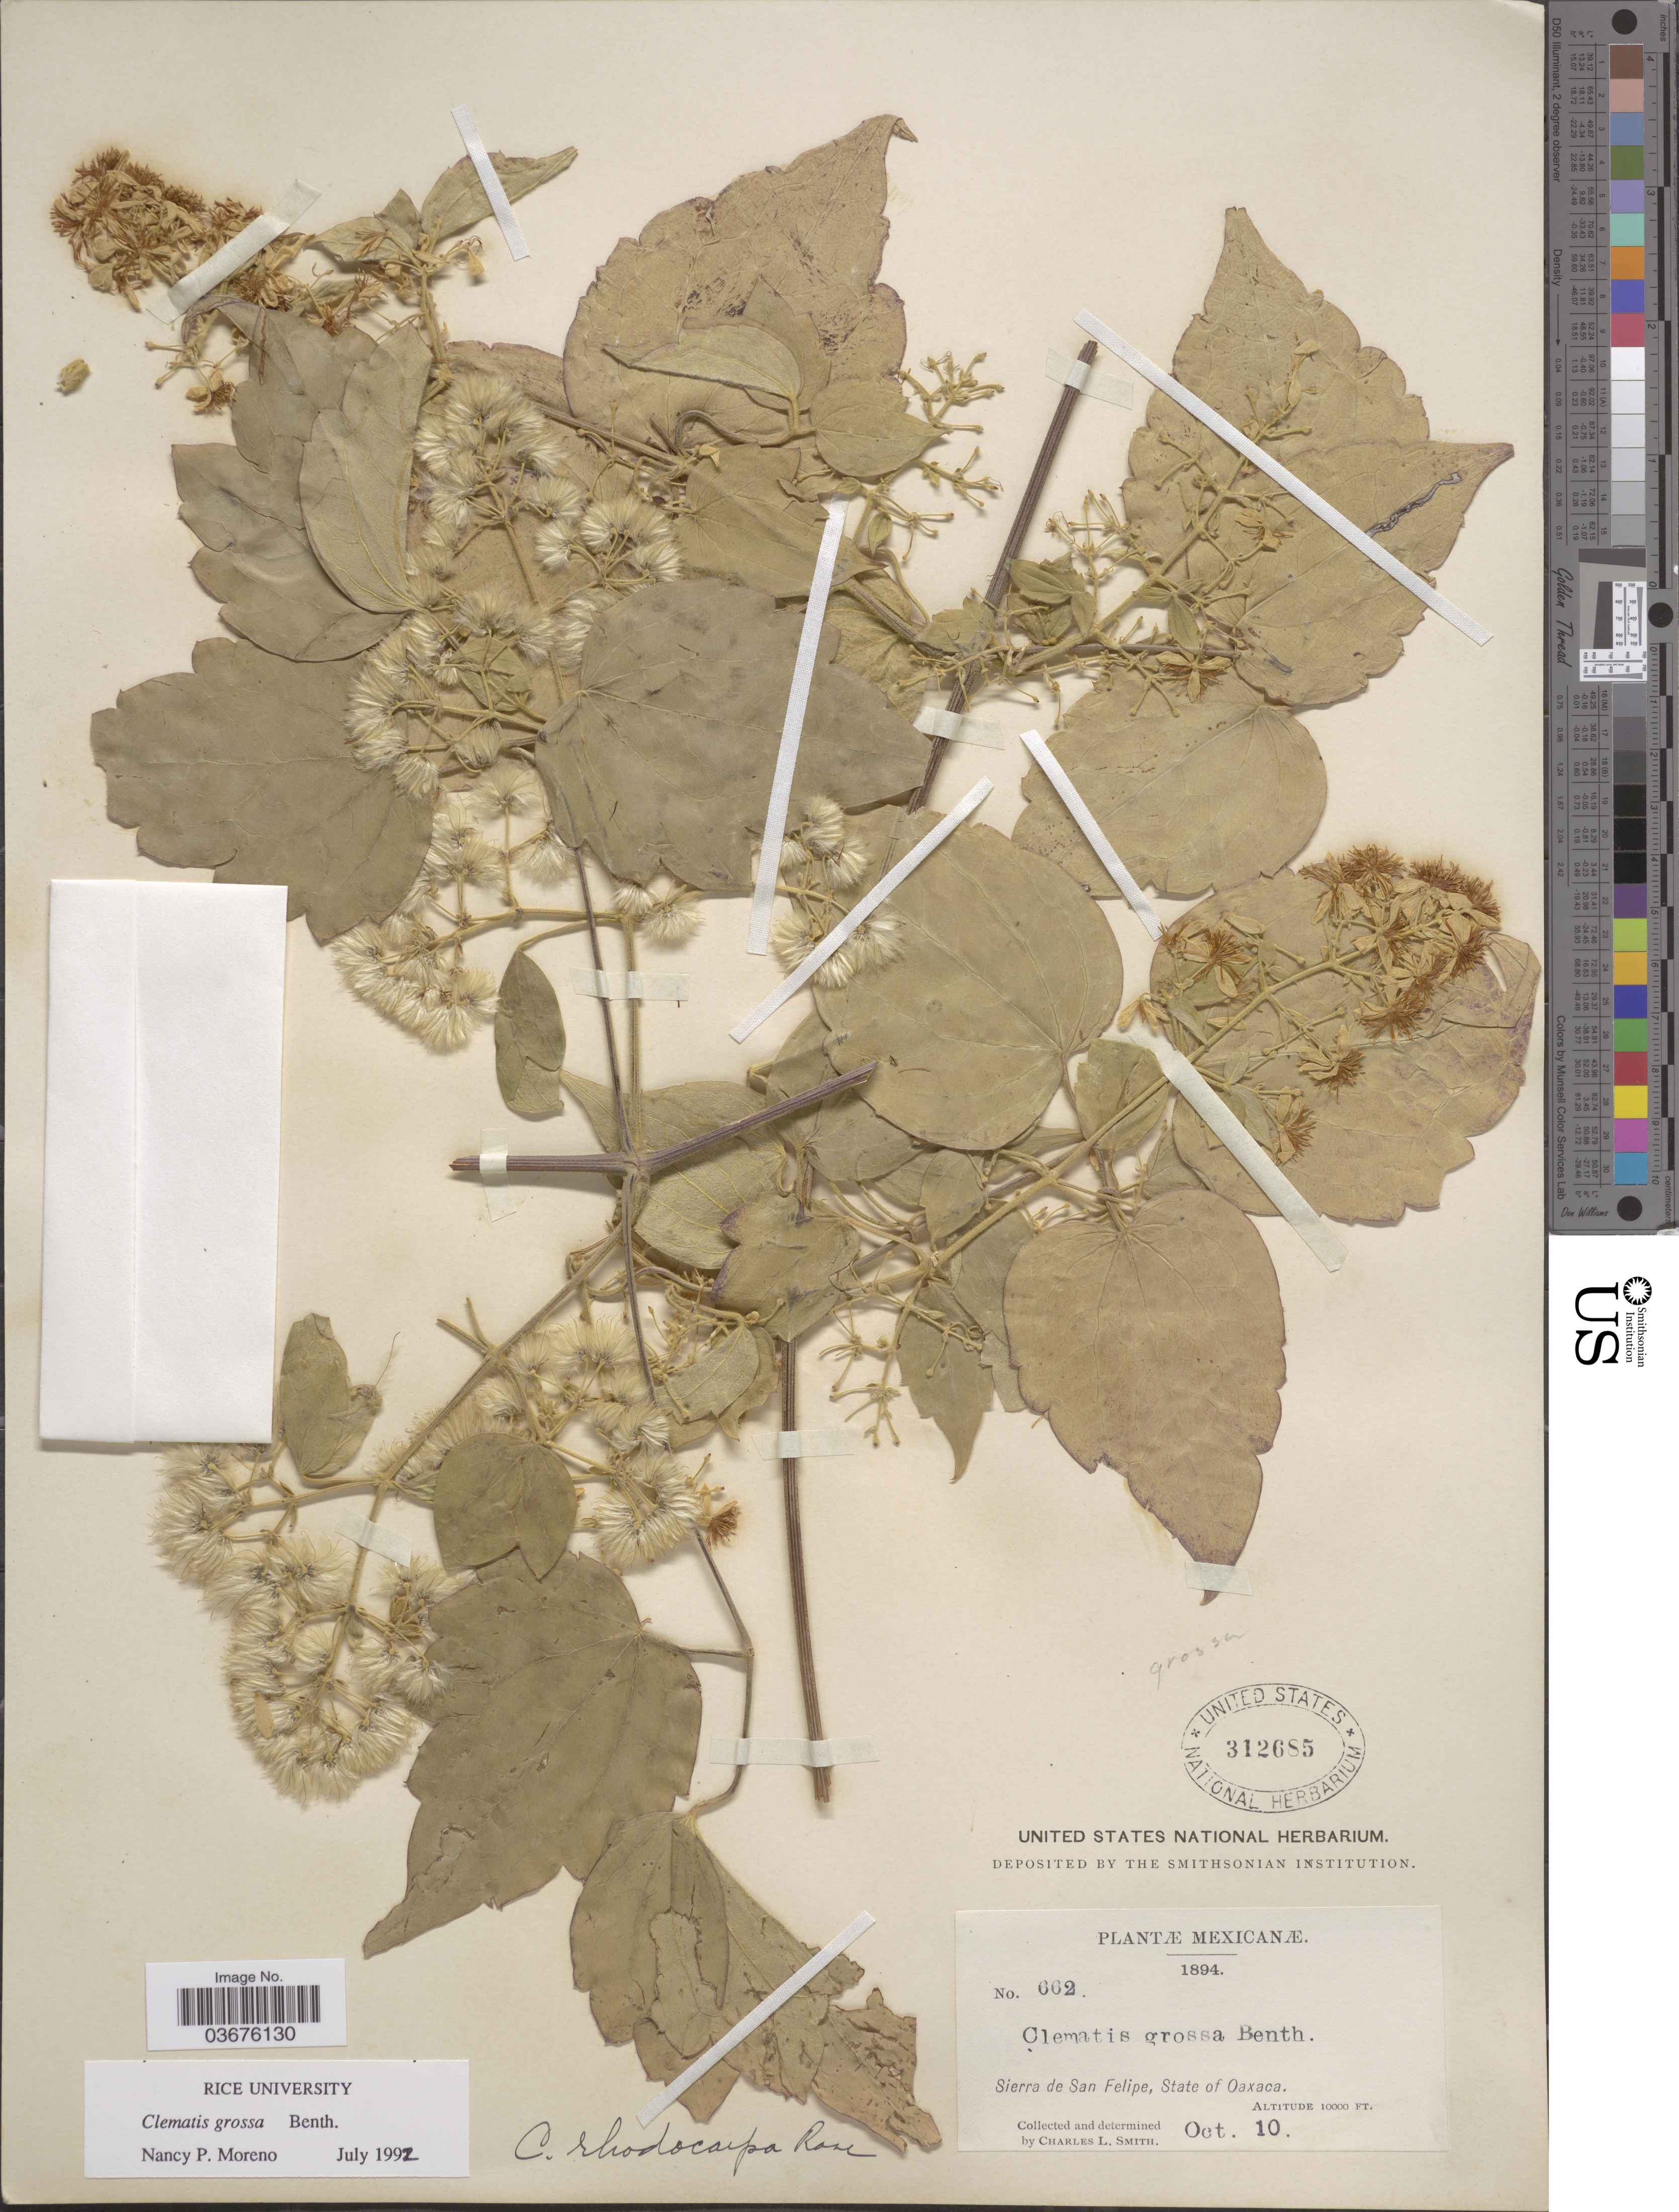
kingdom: Plantae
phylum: Tracheophyta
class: Magnoliopsida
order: Ranunculales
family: Ranunculaceae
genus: Clematis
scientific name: Clematis grossa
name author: Benth.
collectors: C. L. Smith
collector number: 662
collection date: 1894-10-10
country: Mexico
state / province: Oaxaca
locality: Sierra de San Felipe.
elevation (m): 3048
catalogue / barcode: US 312685